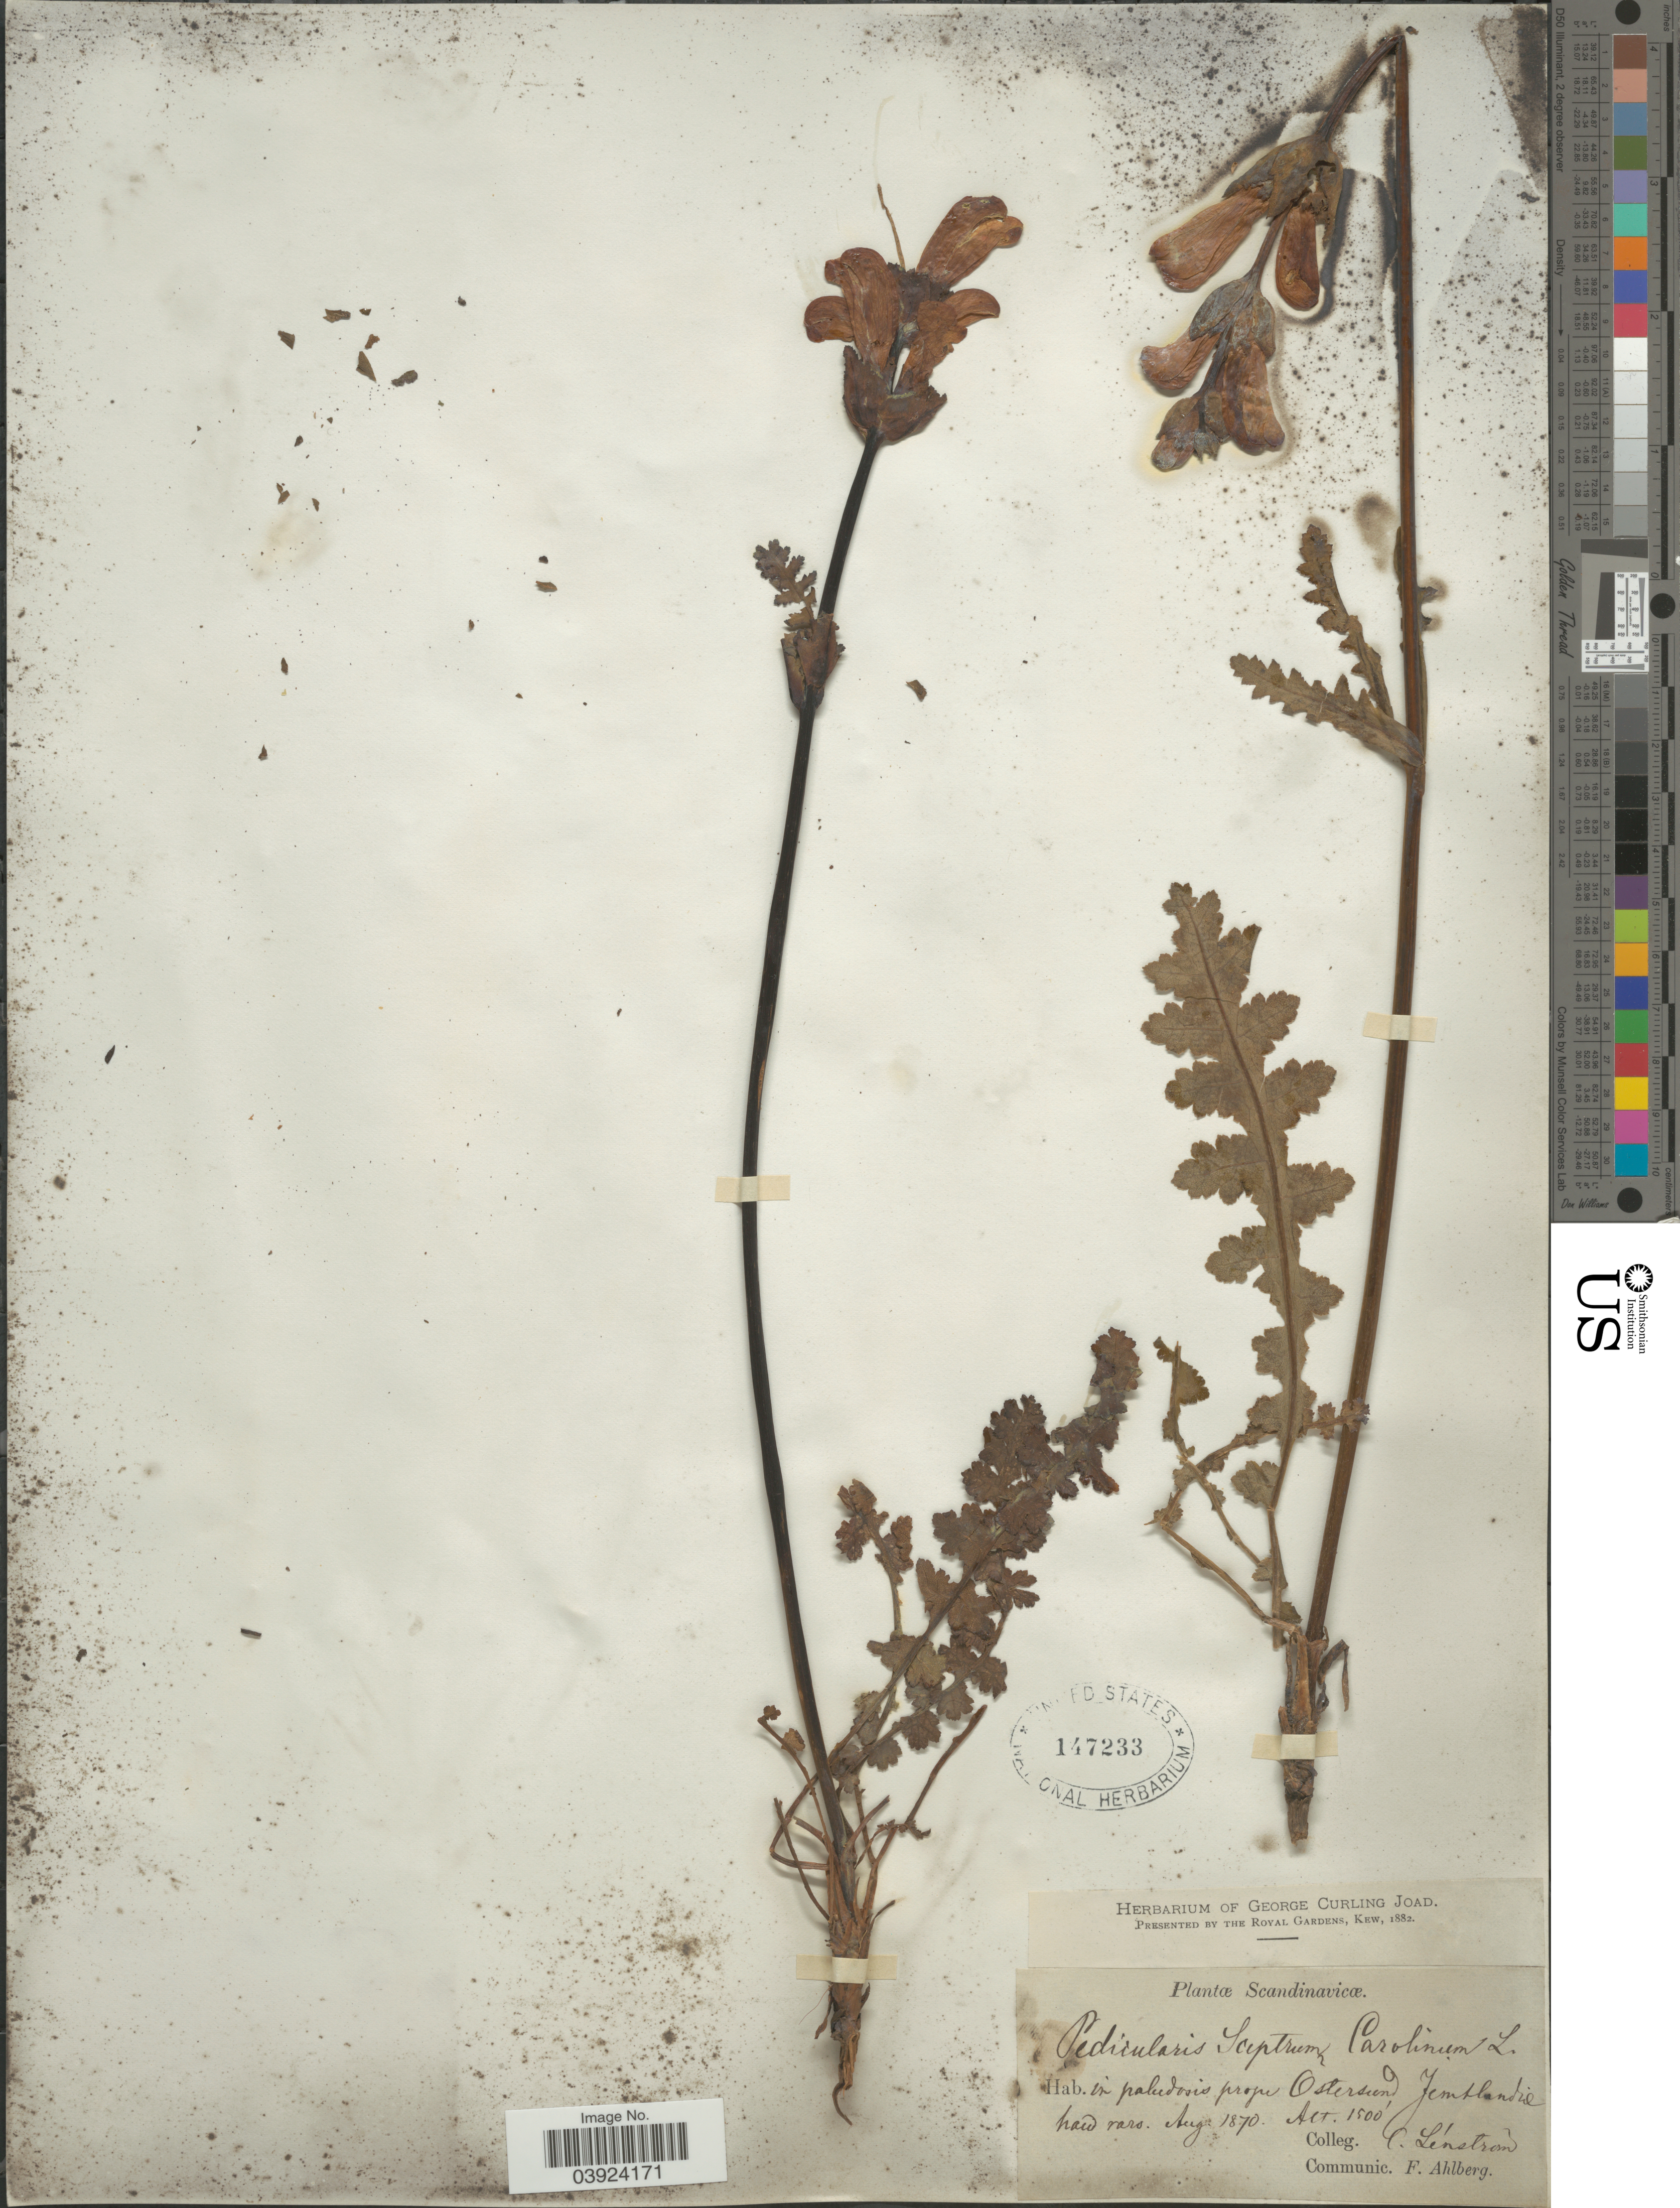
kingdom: Plantae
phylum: Tracheophyta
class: Magnoliopsida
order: Lamiales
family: Orobanchaceae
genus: Pedicularis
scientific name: Pedicularis sceptrum-carolinum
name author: L.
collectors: C. A. Lénström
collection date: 1870-08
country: Sweden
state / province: Jämtland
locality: Scandinavicœ. In paludosis prope Ostersund Jemtlandie.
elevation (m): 457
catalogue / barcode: US 147233